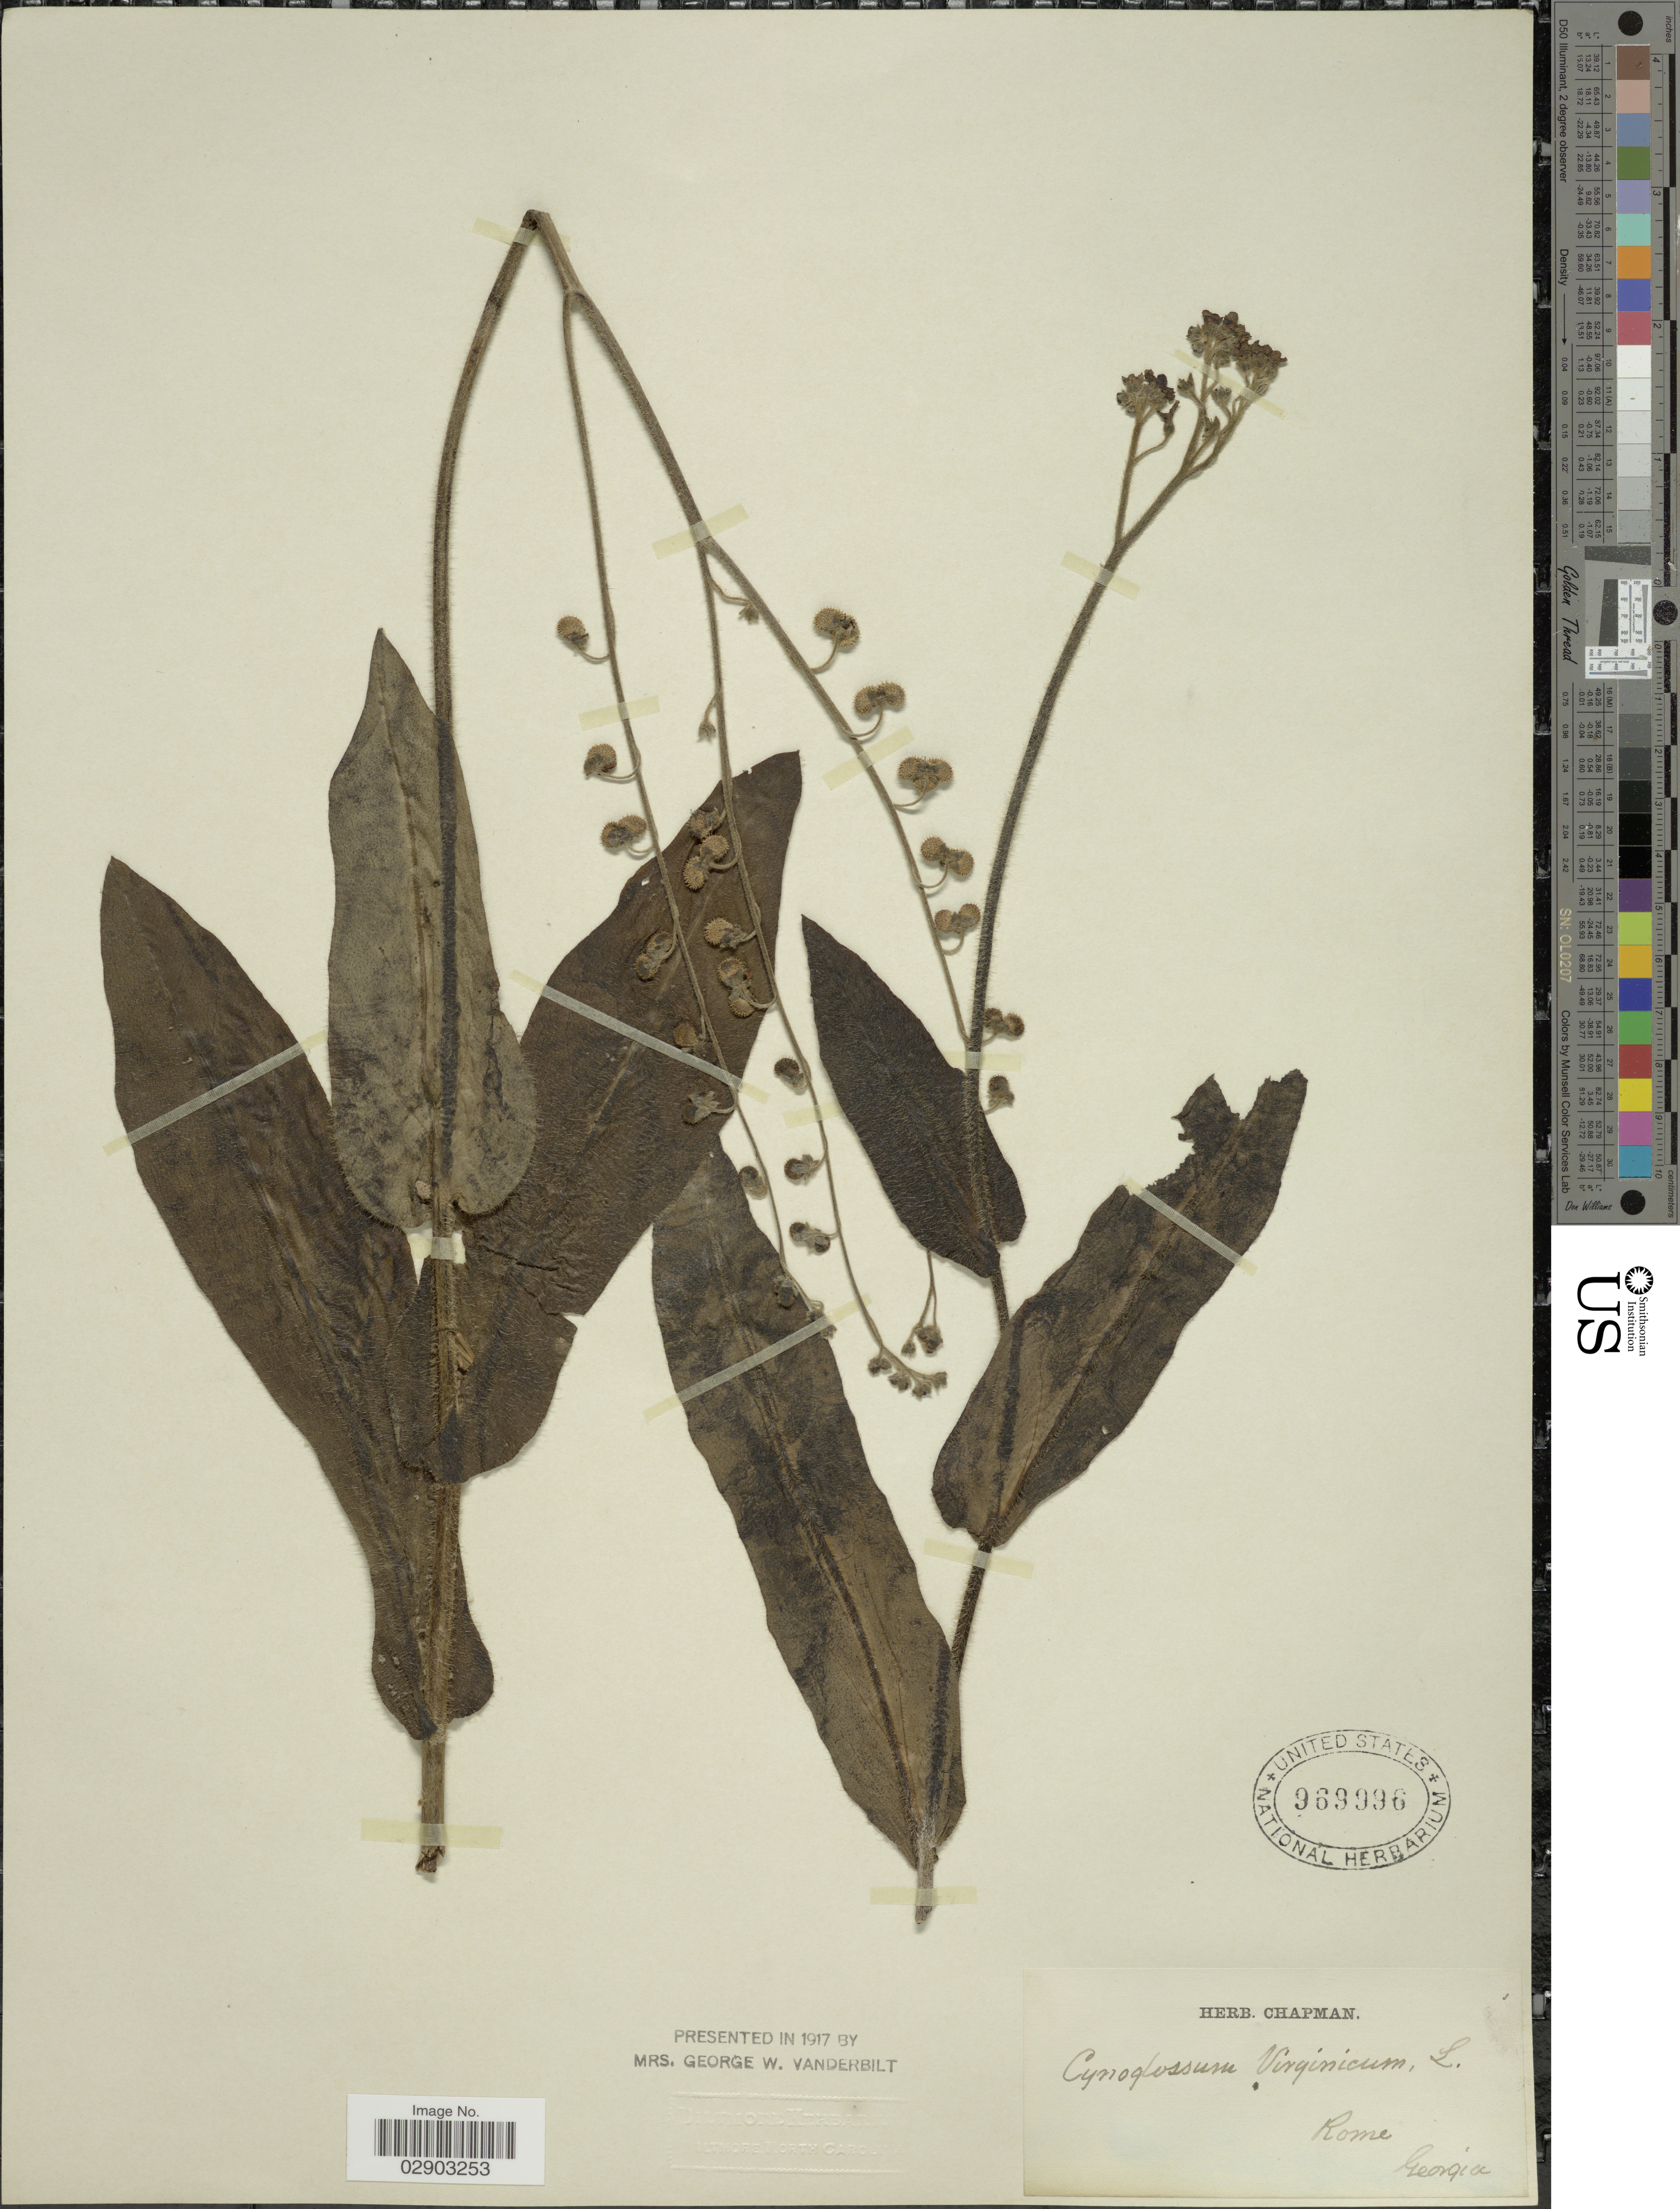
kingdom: Plantae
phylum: Tracheophyta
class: Magnoliopsida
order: Boraginales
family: Boraginaceae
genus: Cynoglossum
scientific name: Cynoglossum virginianum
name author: L.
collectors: ex herb. Chapman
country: United States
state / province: Georgia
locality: Rome.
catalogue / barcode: US 969996